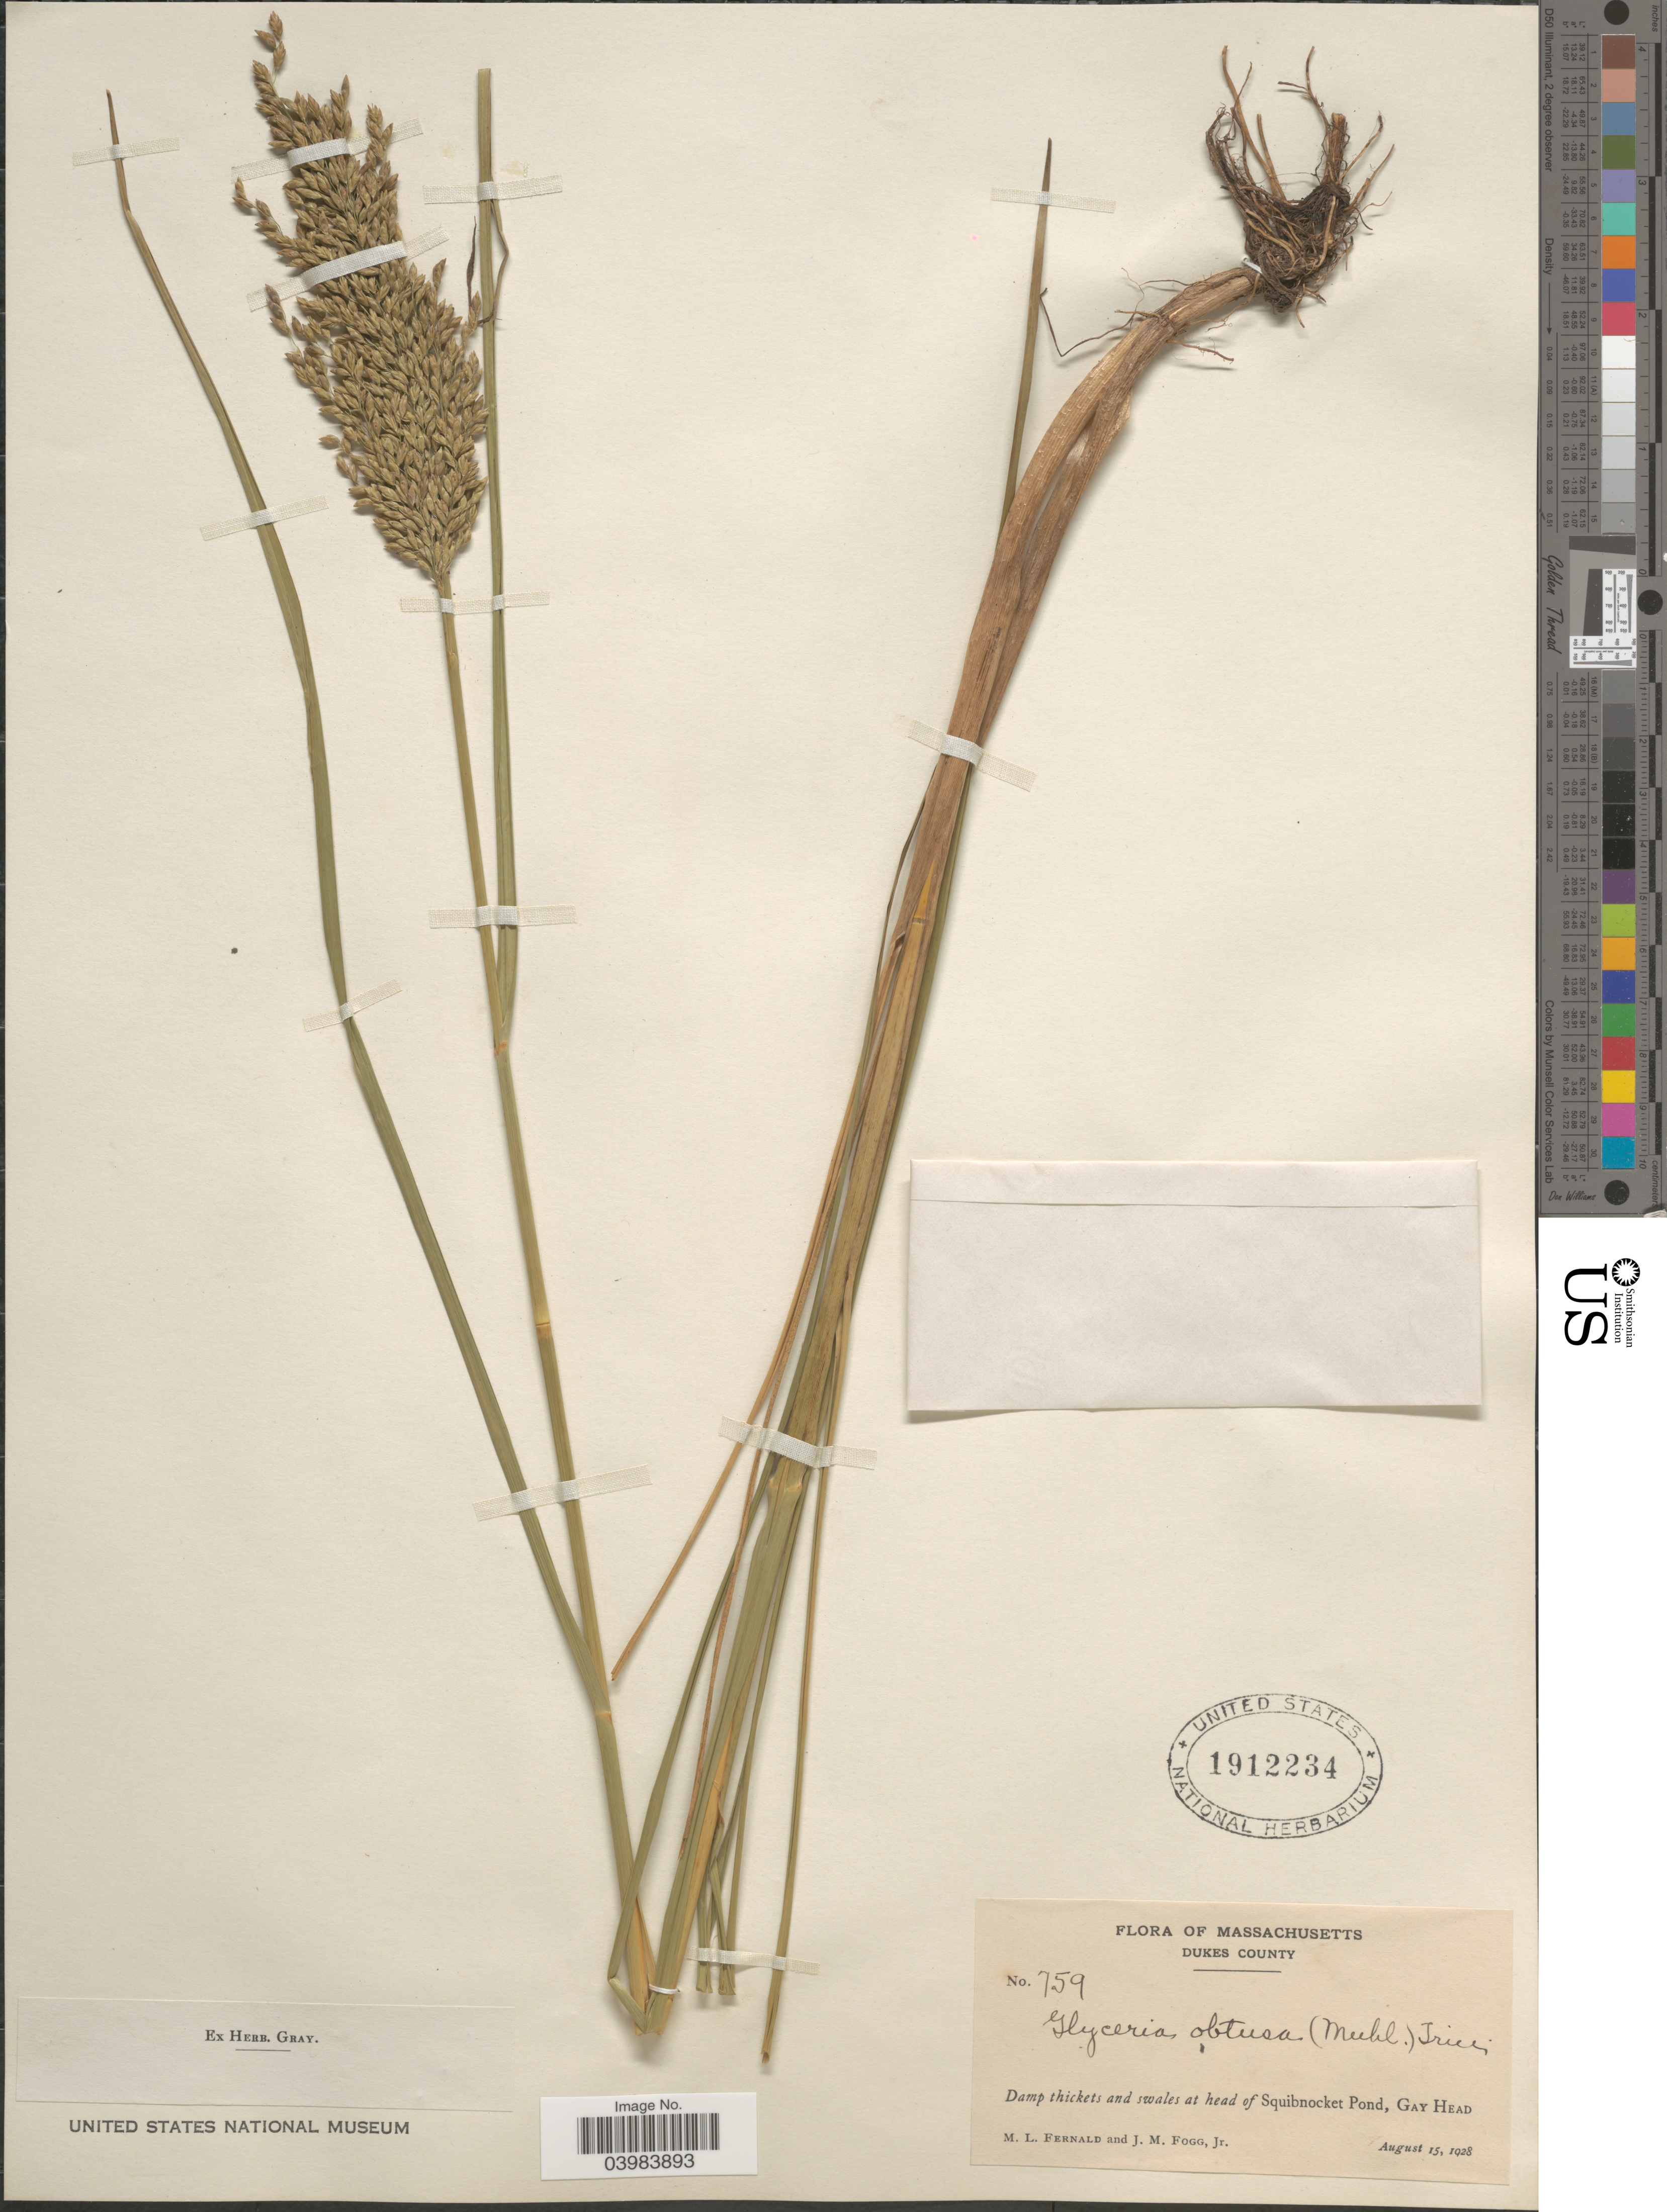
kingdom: Plantae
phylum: Tracheophyta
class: Liliopsida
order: Poales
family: Poaceae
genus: Glyceria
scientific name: Glyceria obtusa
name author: (Muhl.) Trin.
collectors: M. L. Fernald & J. Fogg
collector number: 759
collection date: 1928-08-15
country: United States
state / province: Massachusetts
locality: Dukes County. Damp thickets and swales at head of Squibnocket Pond, Gay Head.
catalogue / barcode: US 1912234